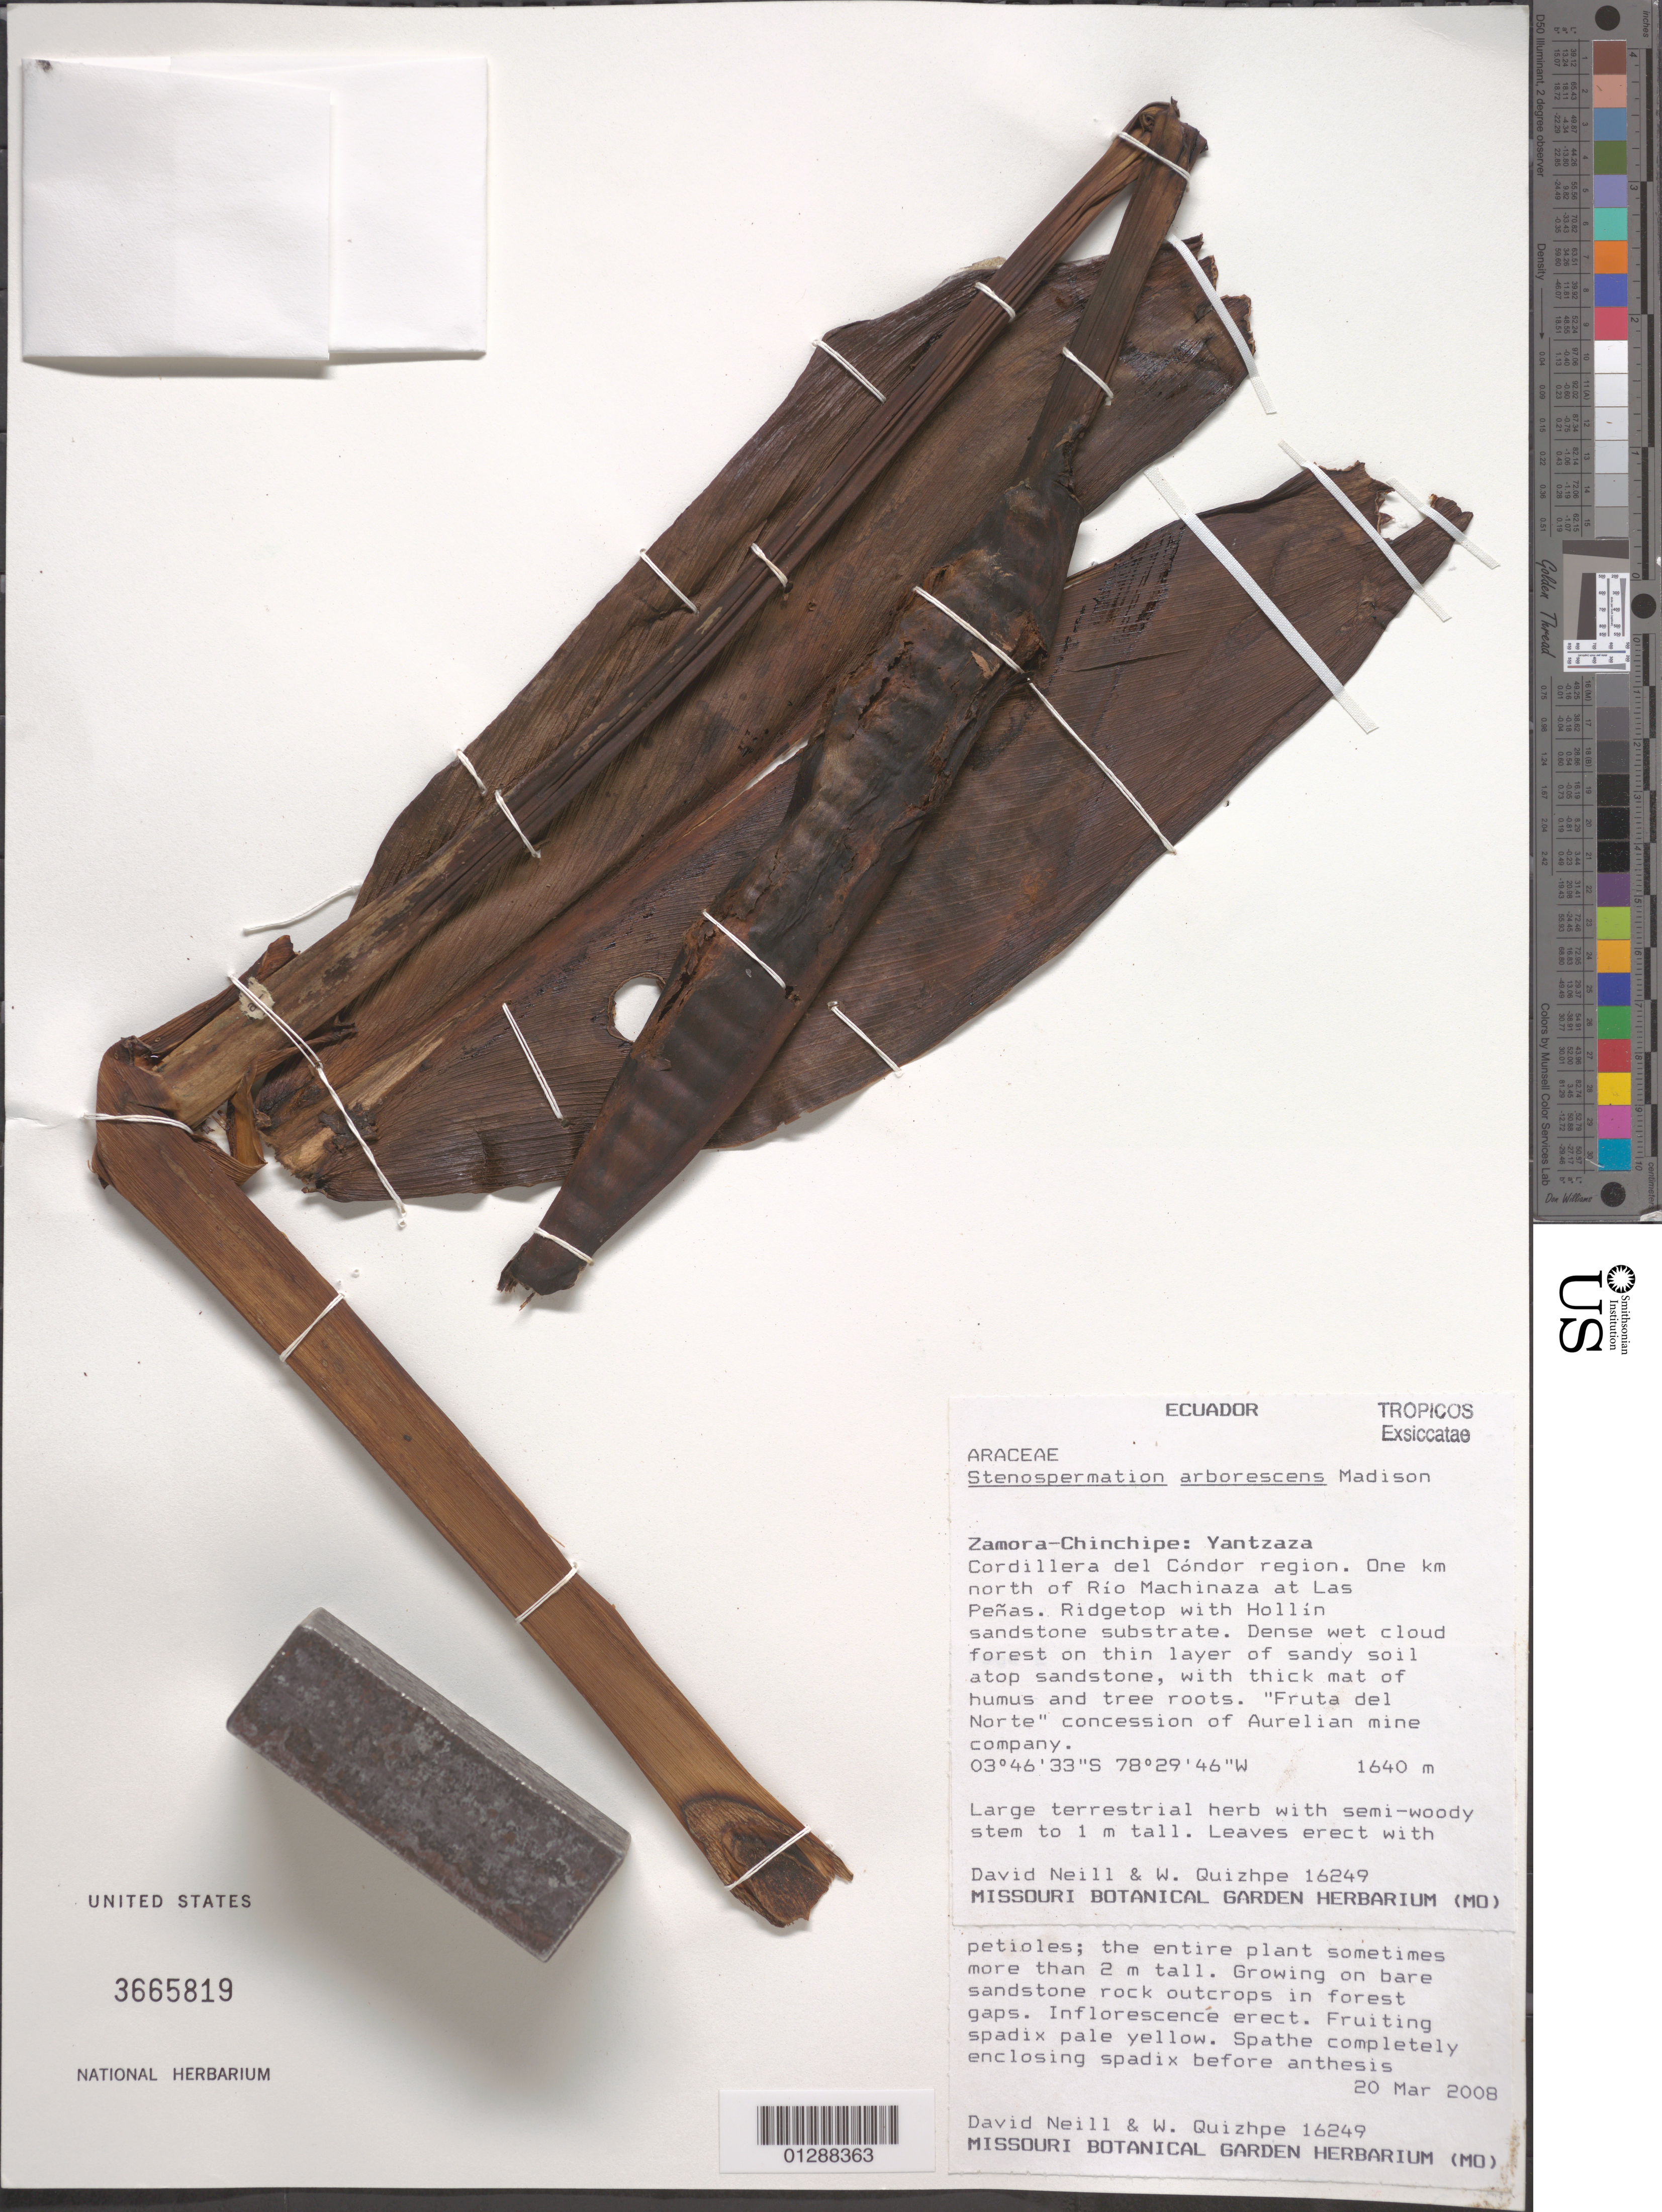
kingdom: Plantae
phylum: Tracheophyta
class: Liliopsida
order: Alismatales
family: Araceae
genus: Stenospermation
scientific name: Stenospermation arborescens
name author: Madison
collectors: D. Neill & W. Quizhpe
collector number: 16249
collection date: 2008-03-20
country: Ecuador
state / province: Zamora-Chinchipe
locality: Yantzaza. Cordillera del Cóndor region. One km north of Río Machinaza at Las Peñas. "Fruta del Norte" concession of Aurelian mine company.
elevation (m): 1640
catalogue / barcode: US 3665819